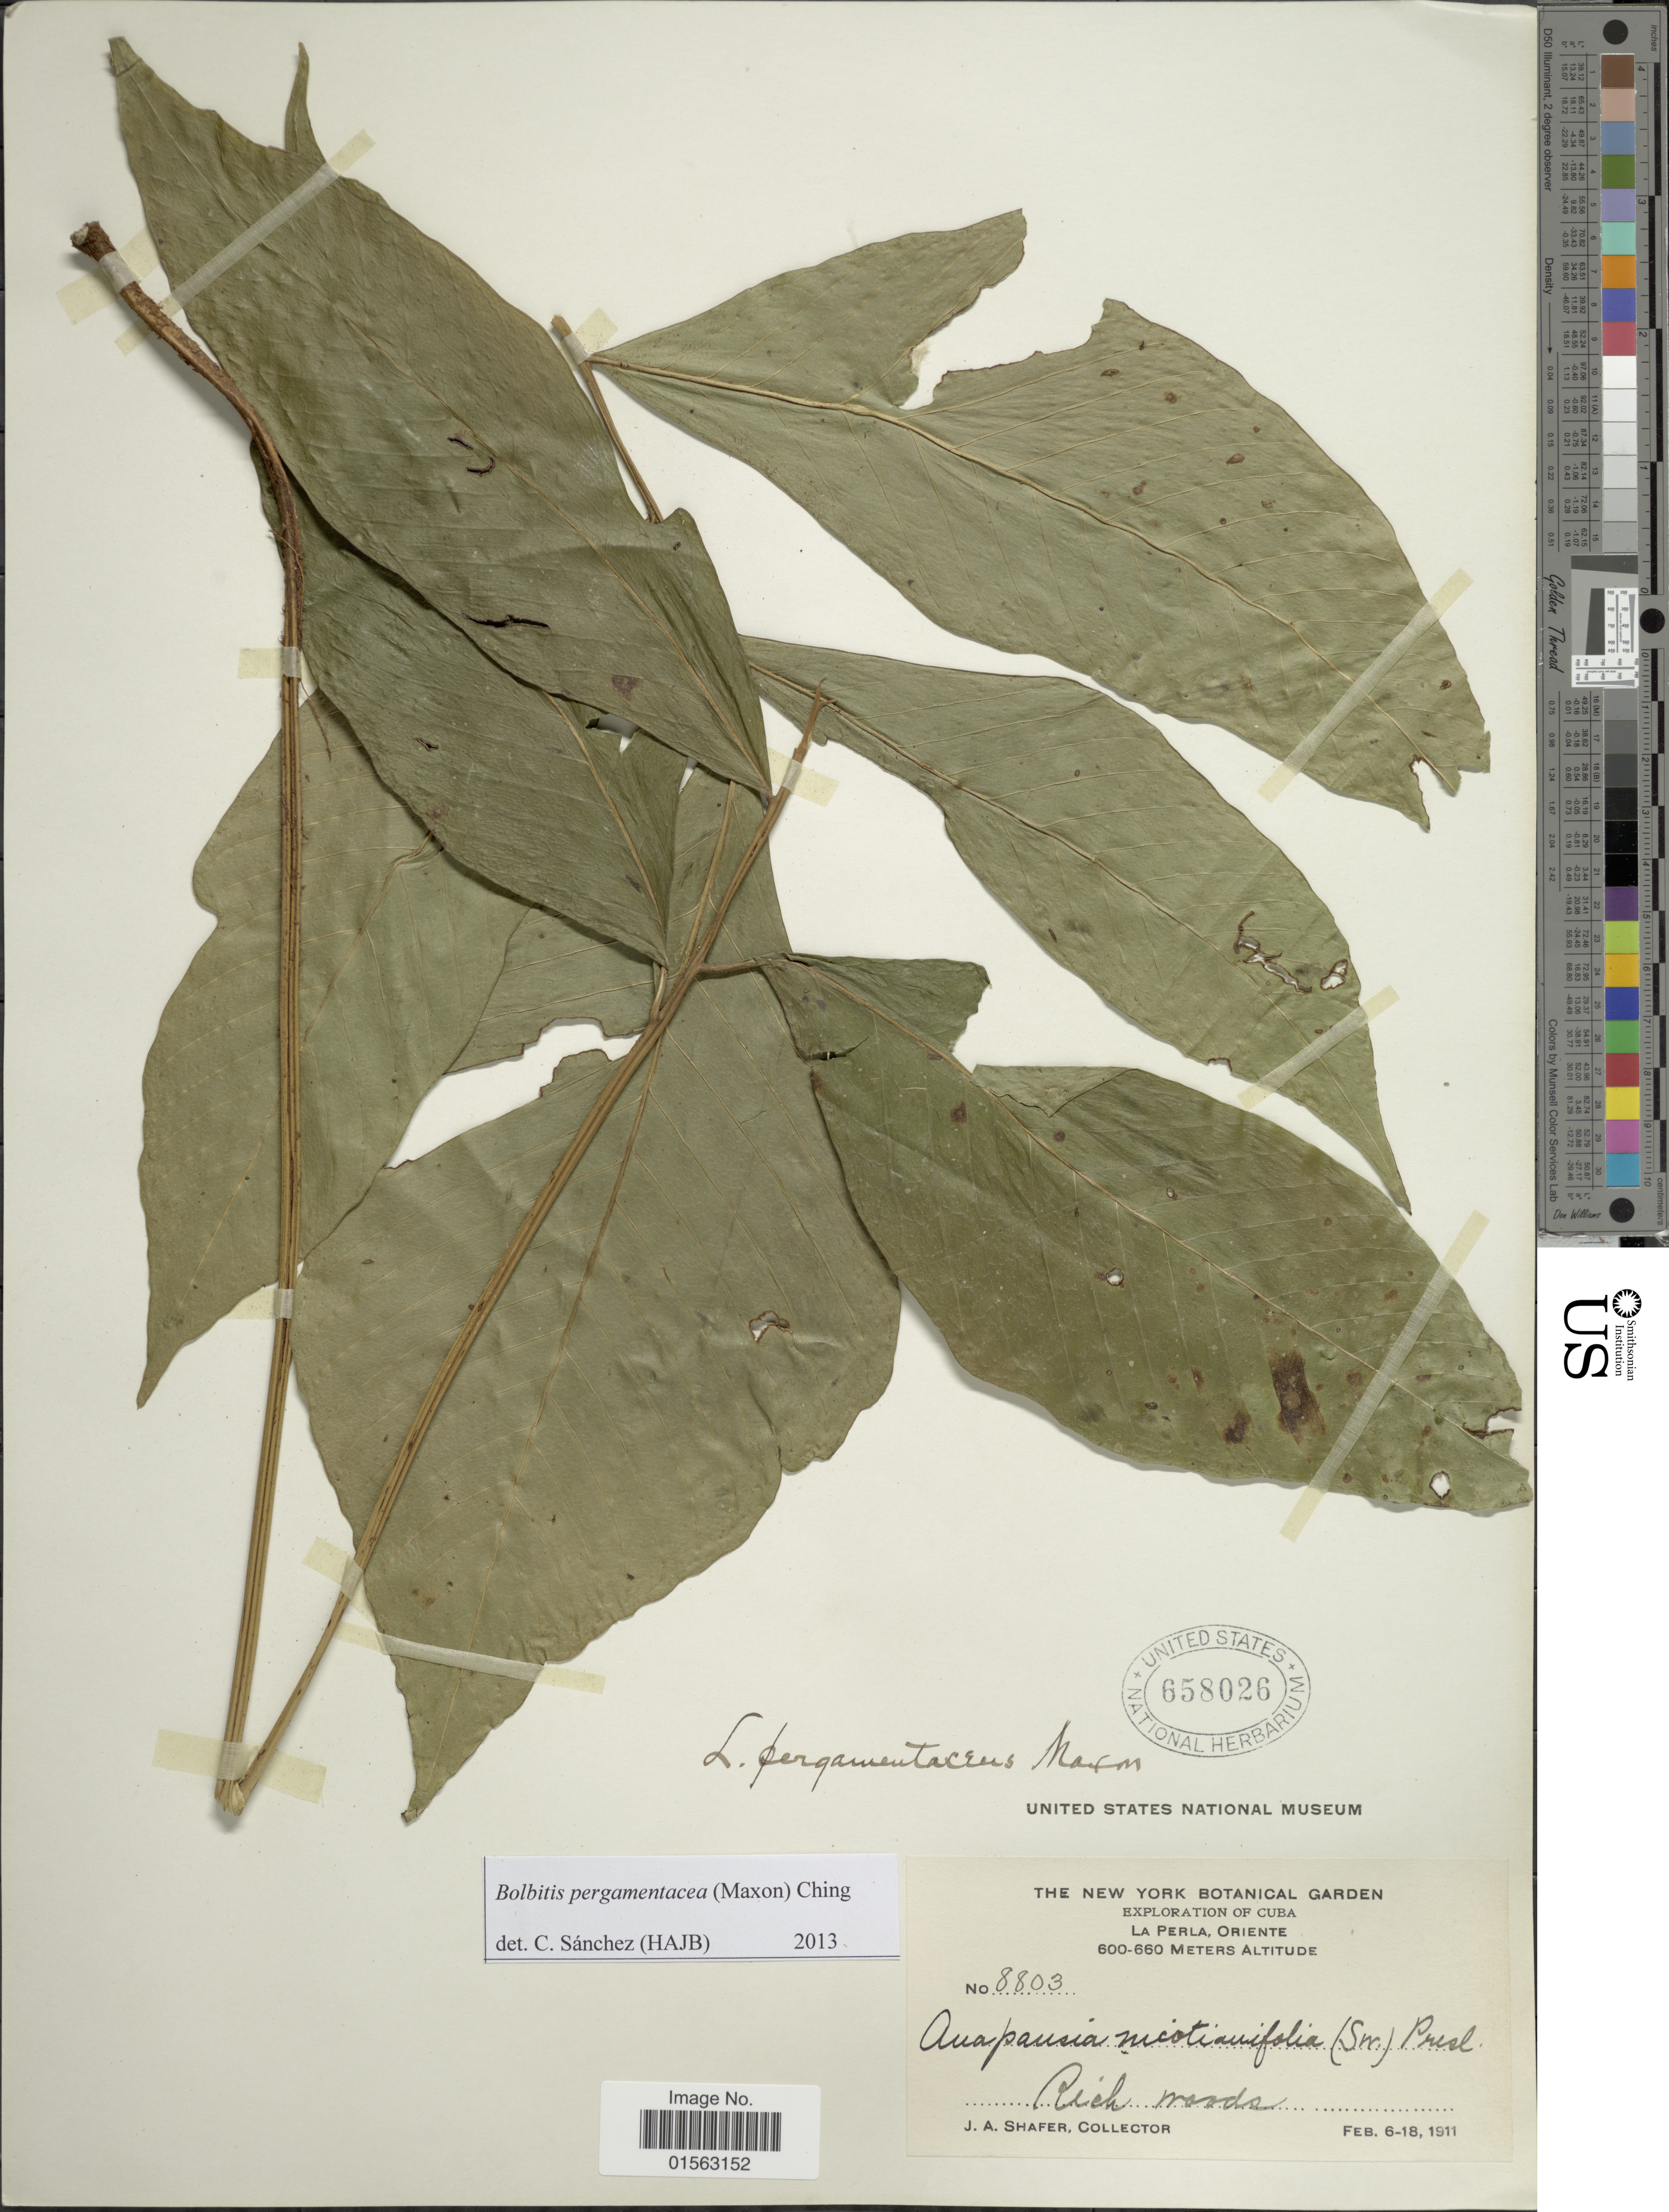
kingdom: Plantae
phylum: Tracheophyta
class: Polypodiopsida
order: Polypodiales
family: Dryopteridaceae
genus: Mickelia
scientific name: Mickelia pergamentacea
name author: (Maxon) R.C. Moran et al.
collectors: J. A. Shafer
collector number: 8803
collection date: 1911-02-06/1911-02-18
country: Cuba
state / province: Oriente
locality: La Perla, Rich woods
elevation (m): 600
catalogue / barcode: US 658026